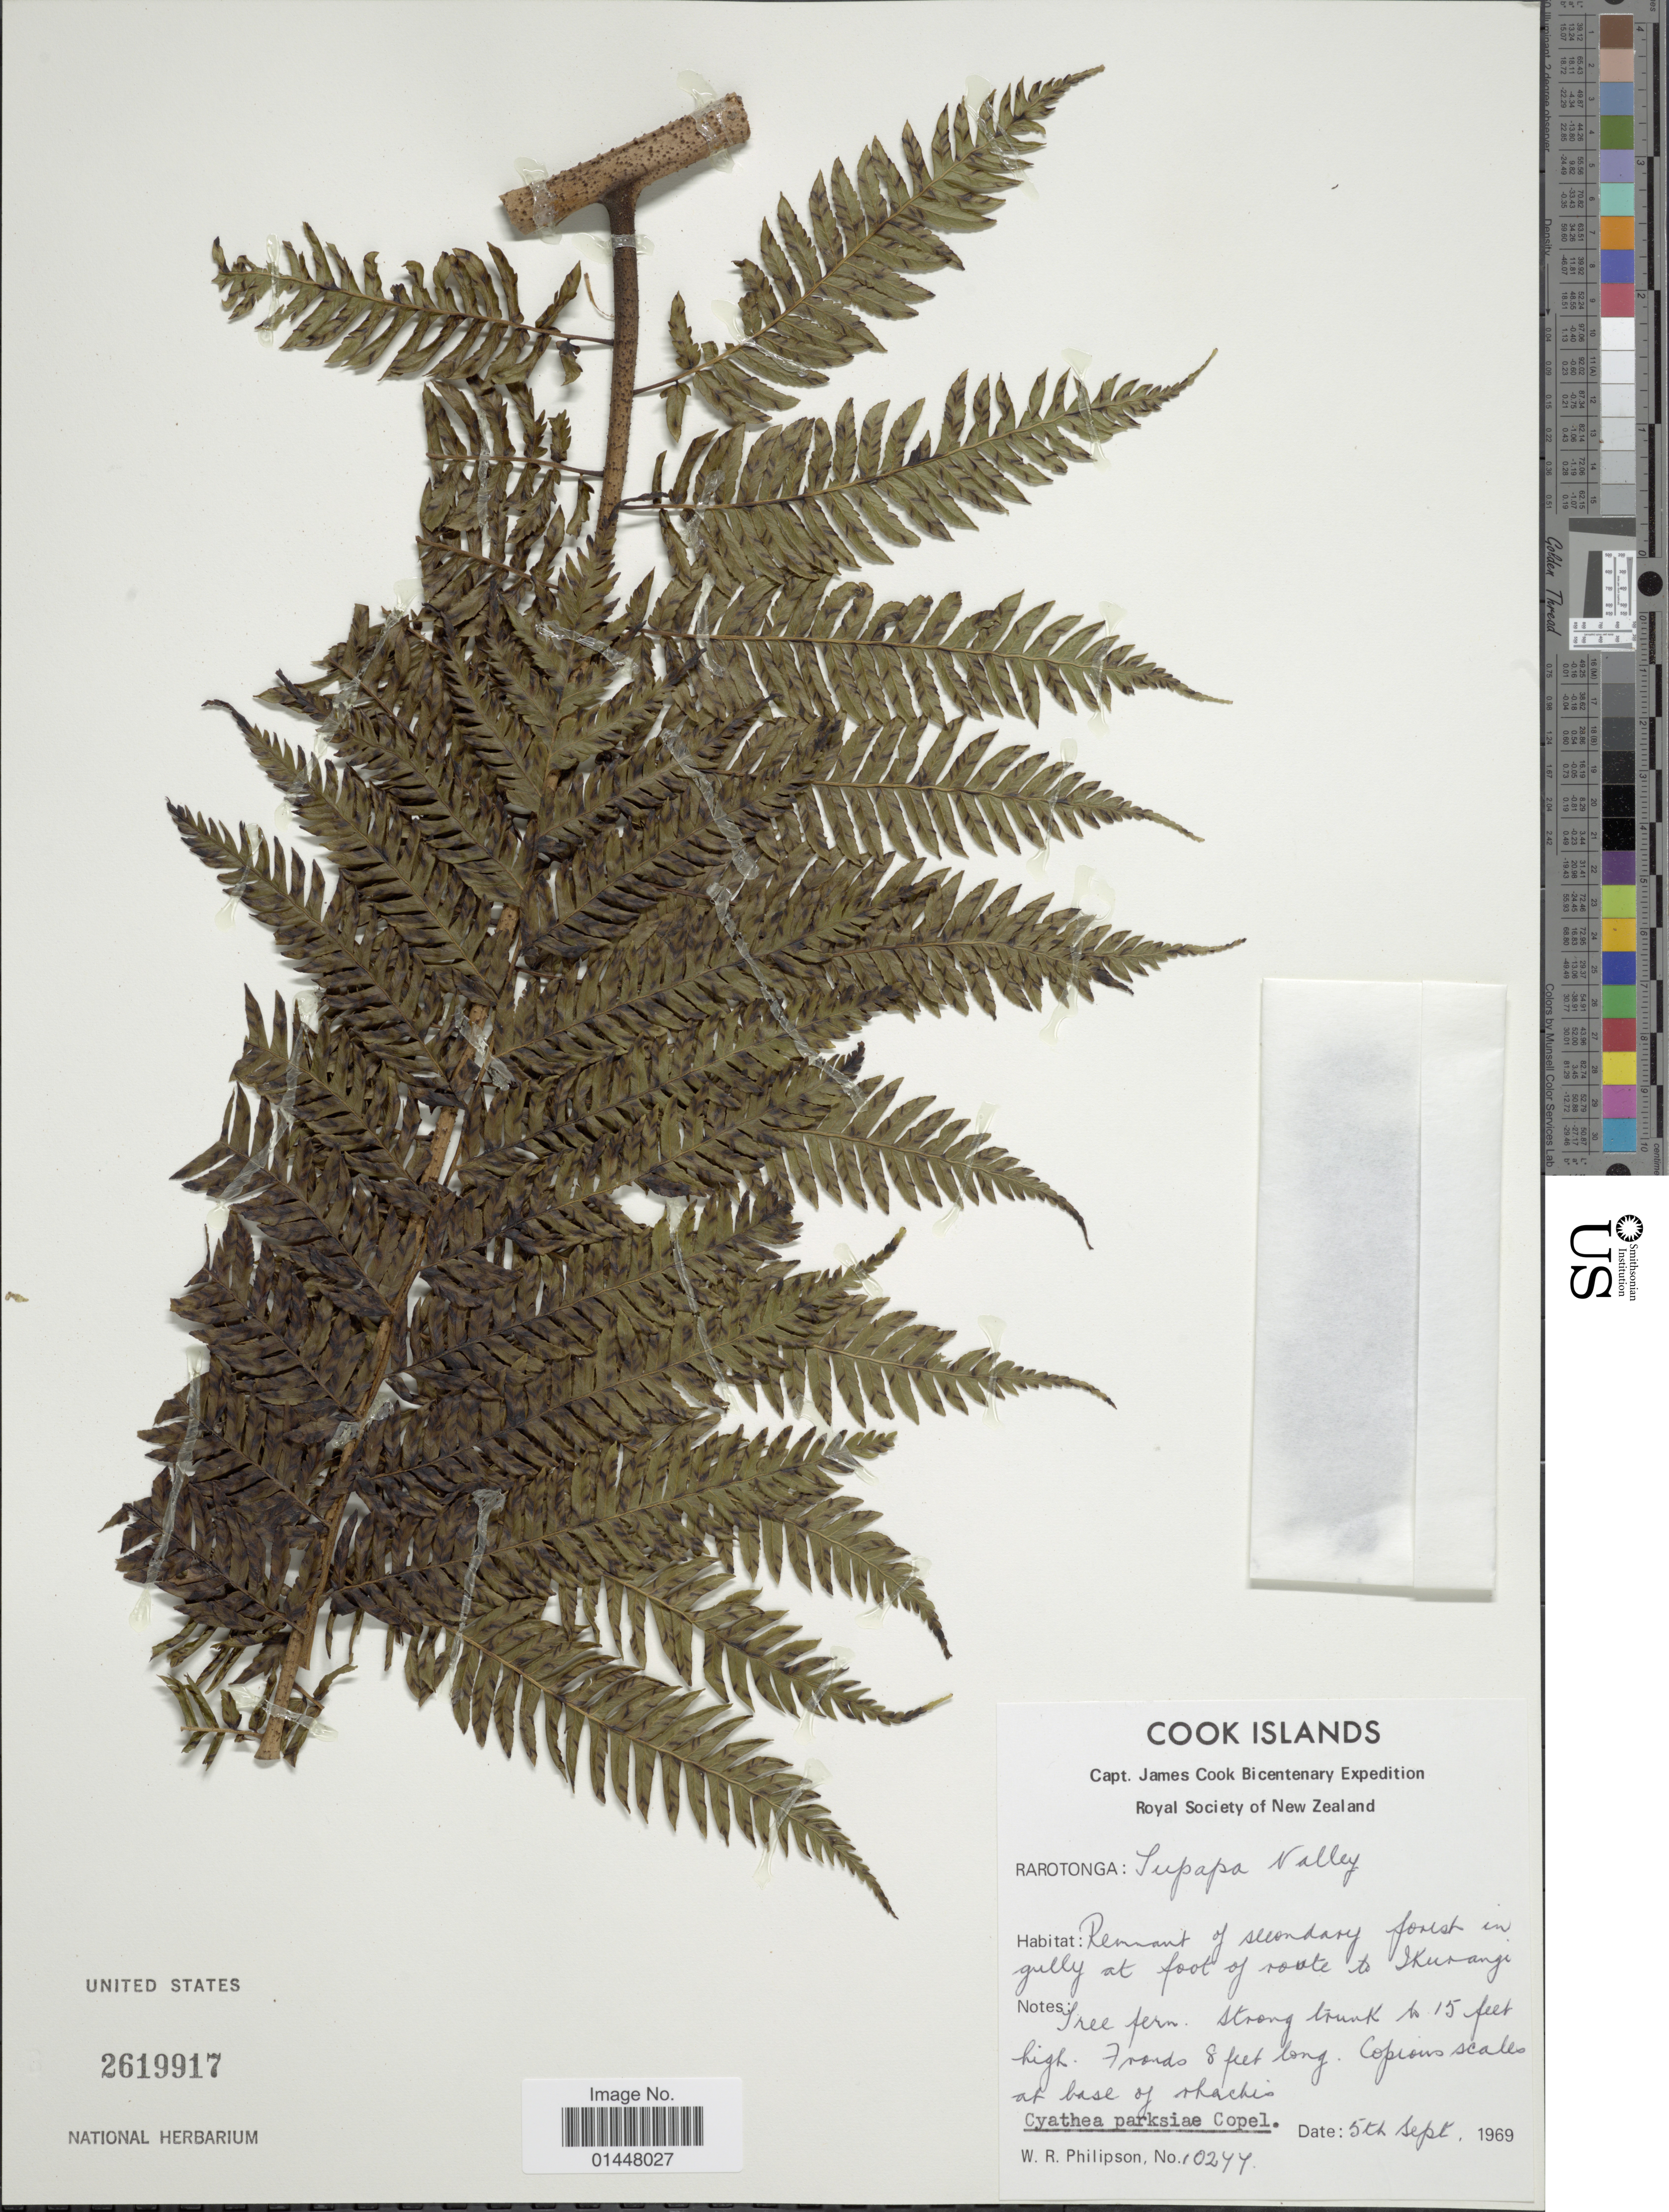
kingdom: Plantae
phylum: Tracheophyta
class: Polypodiopsida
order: Cyatheales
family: Cyatheaceae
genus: Sphaeropteris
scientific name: Sphaeropteris parksiae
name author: (Copel.) R.M. Tryon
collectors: W. R. Philipson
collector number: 10244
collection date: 1969-09-05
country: Cook Islands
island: Rarotonga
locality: Rarotonga, Tupapa Valley Rennant of secondary forest in gully at foot of route to Ikurange [interpreted]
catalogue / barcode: US 2619917